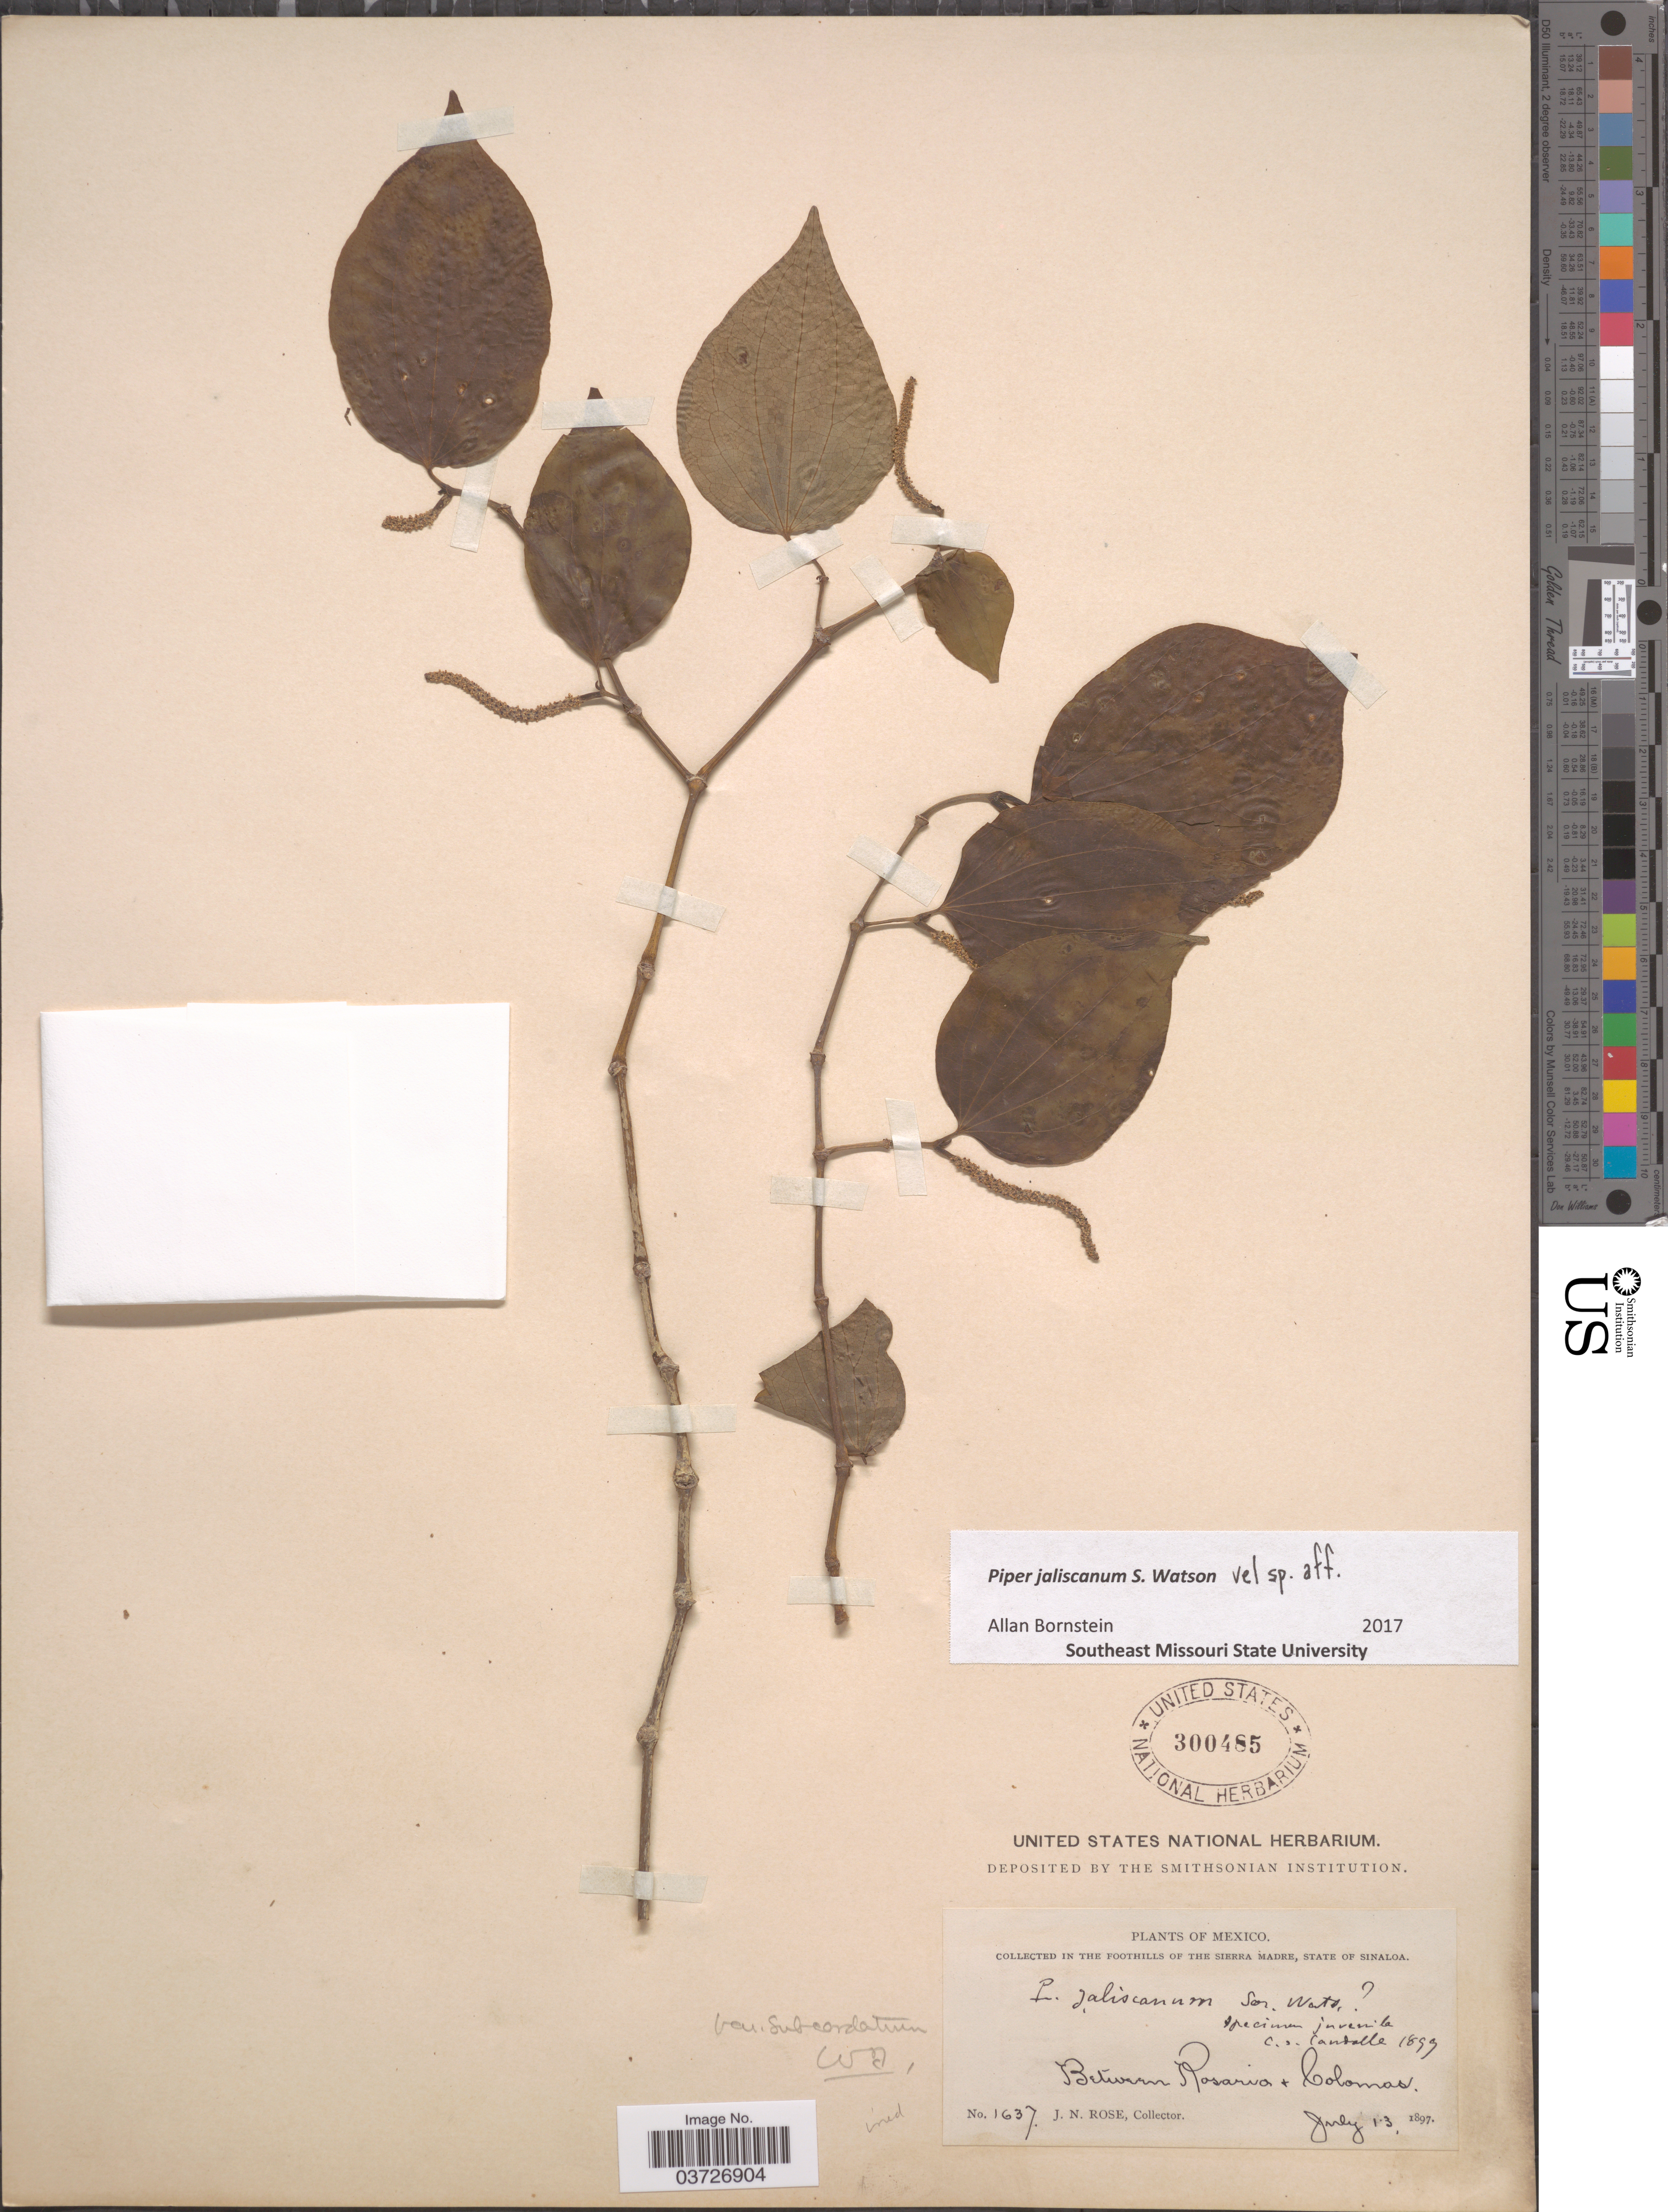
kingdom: Plantae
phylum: Tracheophyta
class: Magnoliopsida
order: Piperales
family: Piperaceae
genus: Piper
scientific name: Piper jaliscanum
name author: S. Watson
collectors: J. N. Rose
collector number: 1637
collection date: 1897-07-01/1897-07-03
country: Mexico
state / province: Sinaloa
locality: Foothills of the Sierra Madre. between Rosaria + Colomas.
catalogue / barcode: US 300485